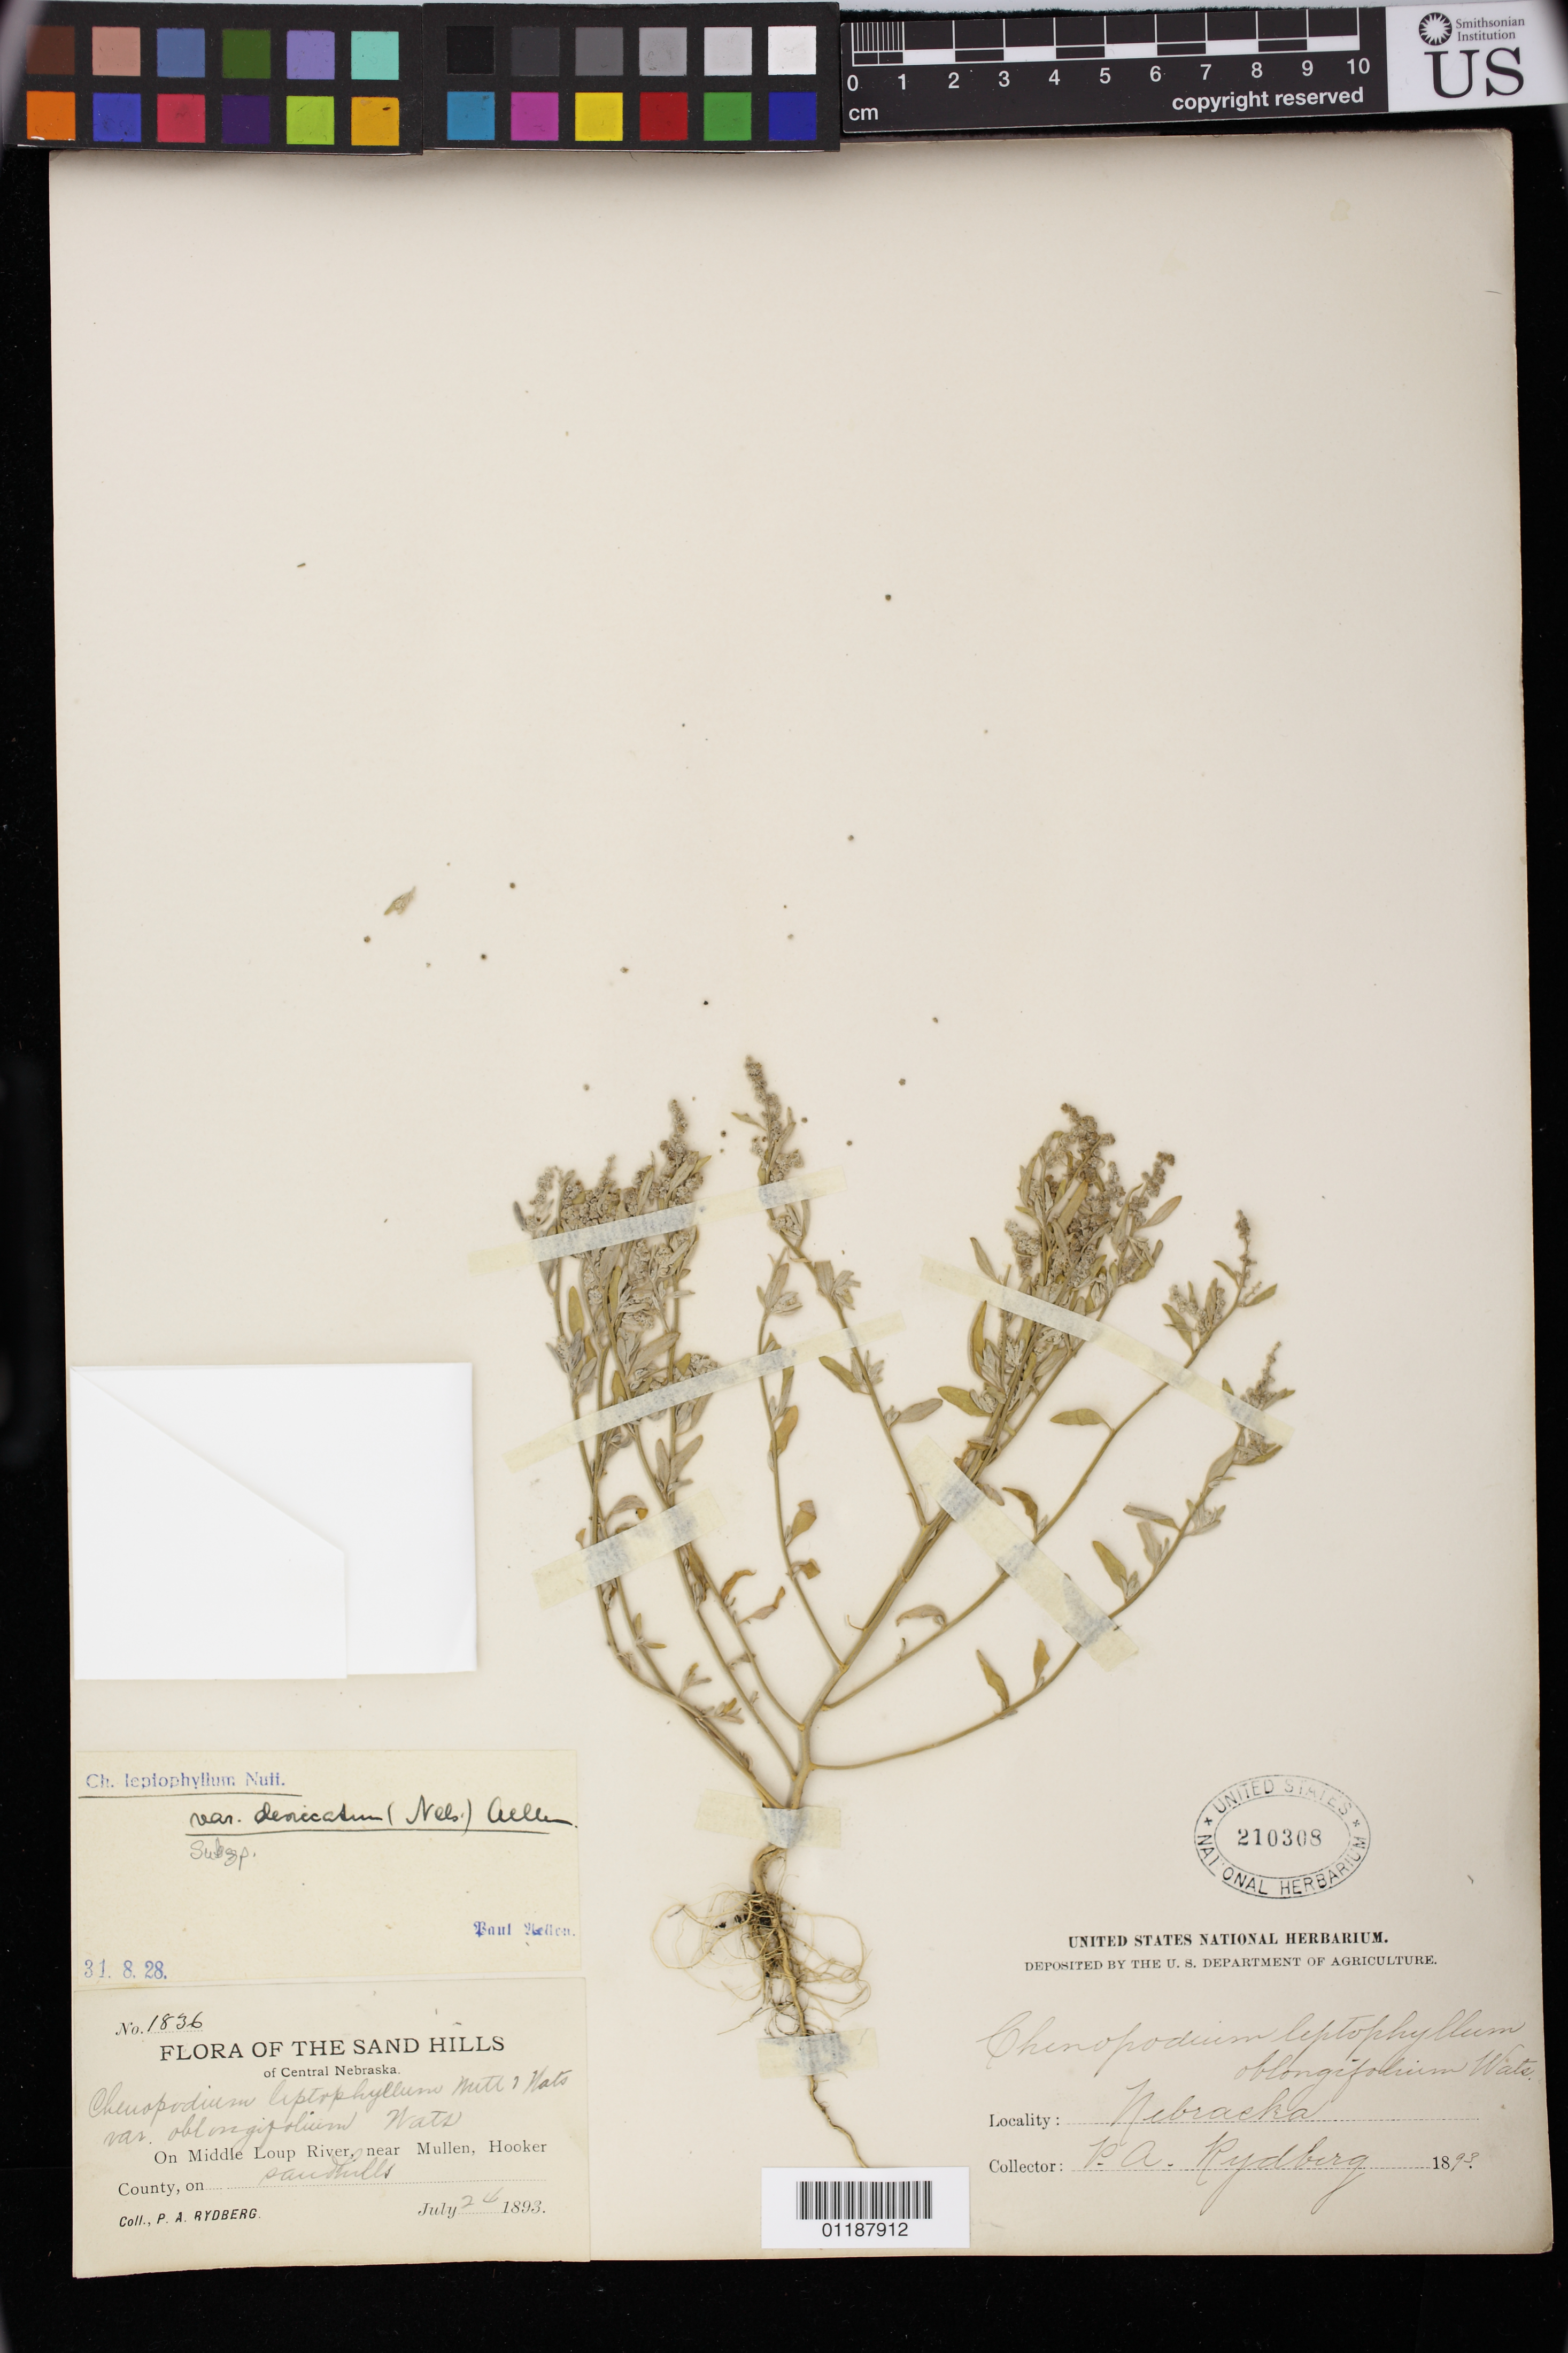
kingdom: Plantae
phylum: Tracheophyta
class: Magnoliopsida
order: Caryophyllales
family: Amaranthaceae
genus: Chenopodium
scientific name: Chenopodium leptophyllum var. desiccatum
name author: (A. Nelson) Aellen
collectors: P. A. Rydberg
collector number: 1836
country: United States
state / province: Nebraska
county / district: Hooker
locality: On Middle Loup River, near Mullen, Southills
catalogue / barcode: US 210308